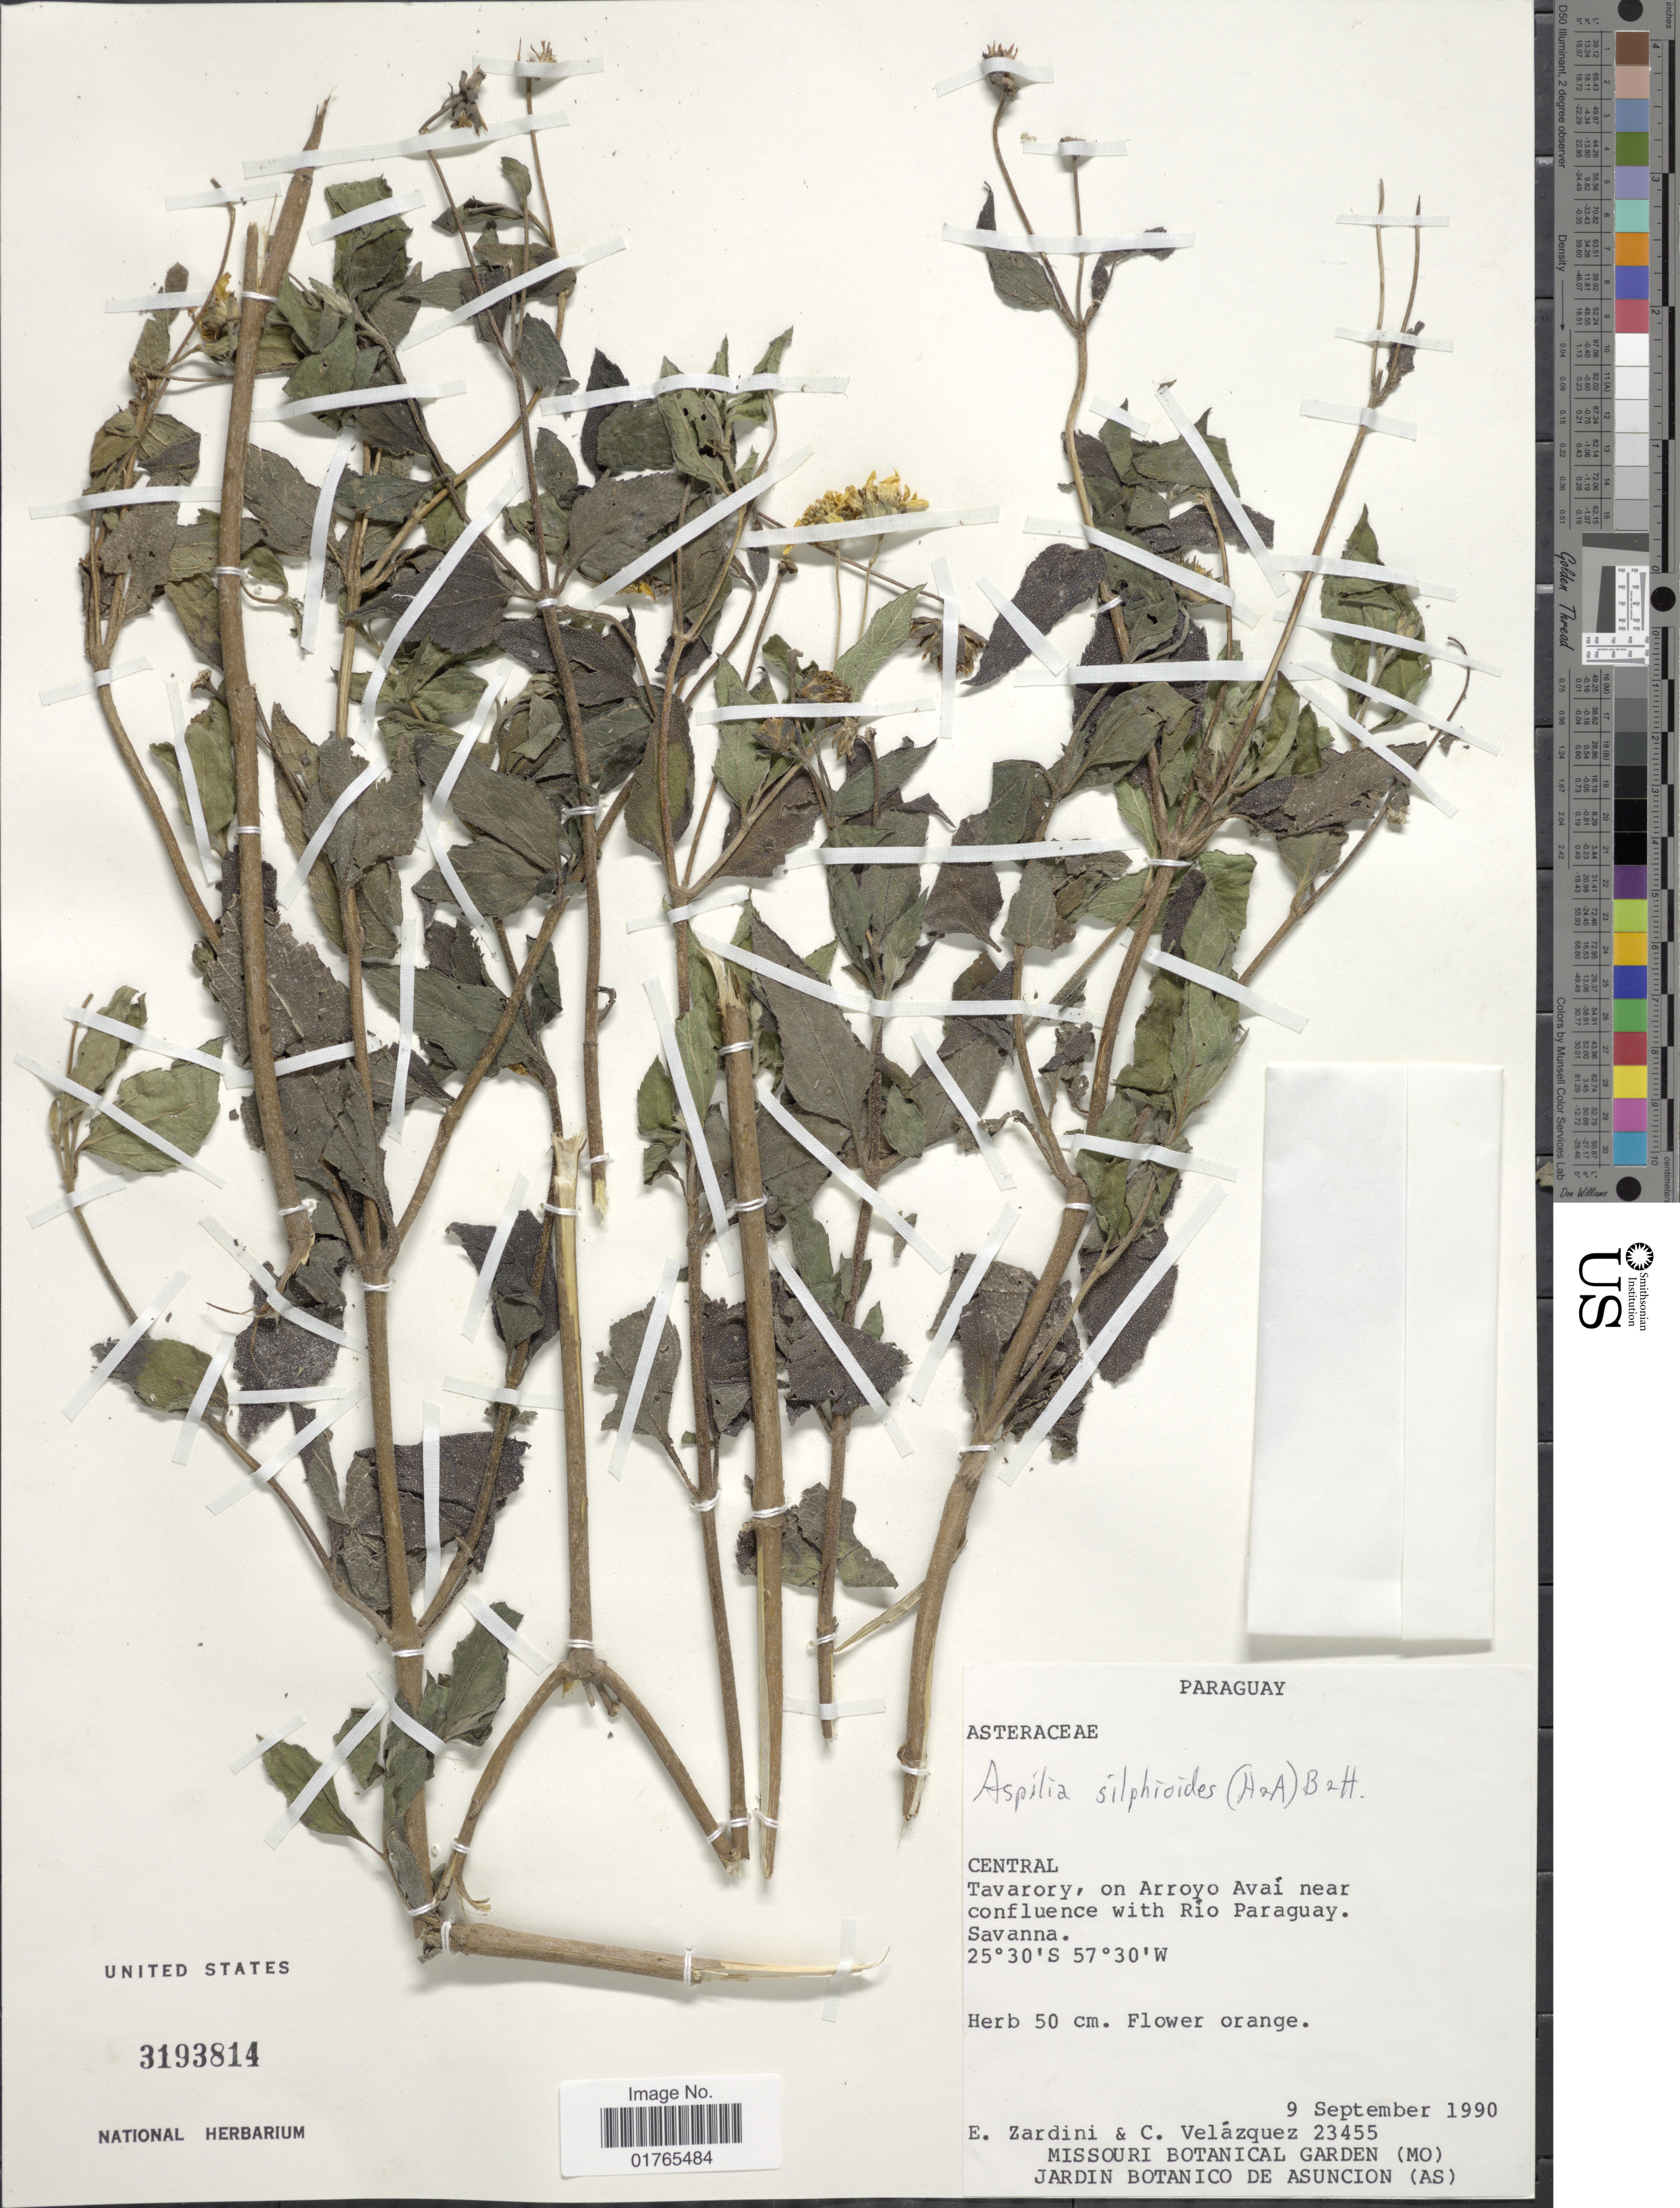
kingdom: Plantae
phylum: Tracheophyta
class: Magnoliopsida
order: Asterales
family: Asteraceae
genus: Aspilia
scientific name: Aspilia silphioides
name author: (Hook. & Arn.) Benth. ex Benth. & Hook. f.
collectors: E. M. Zardini & C. Velázquez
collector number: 23455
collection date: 1990-09-09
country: Paraguay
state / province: Central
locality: Tavarory, on Arroyo Avai near confluence with Rio Paraguay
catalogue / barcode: US 3193814